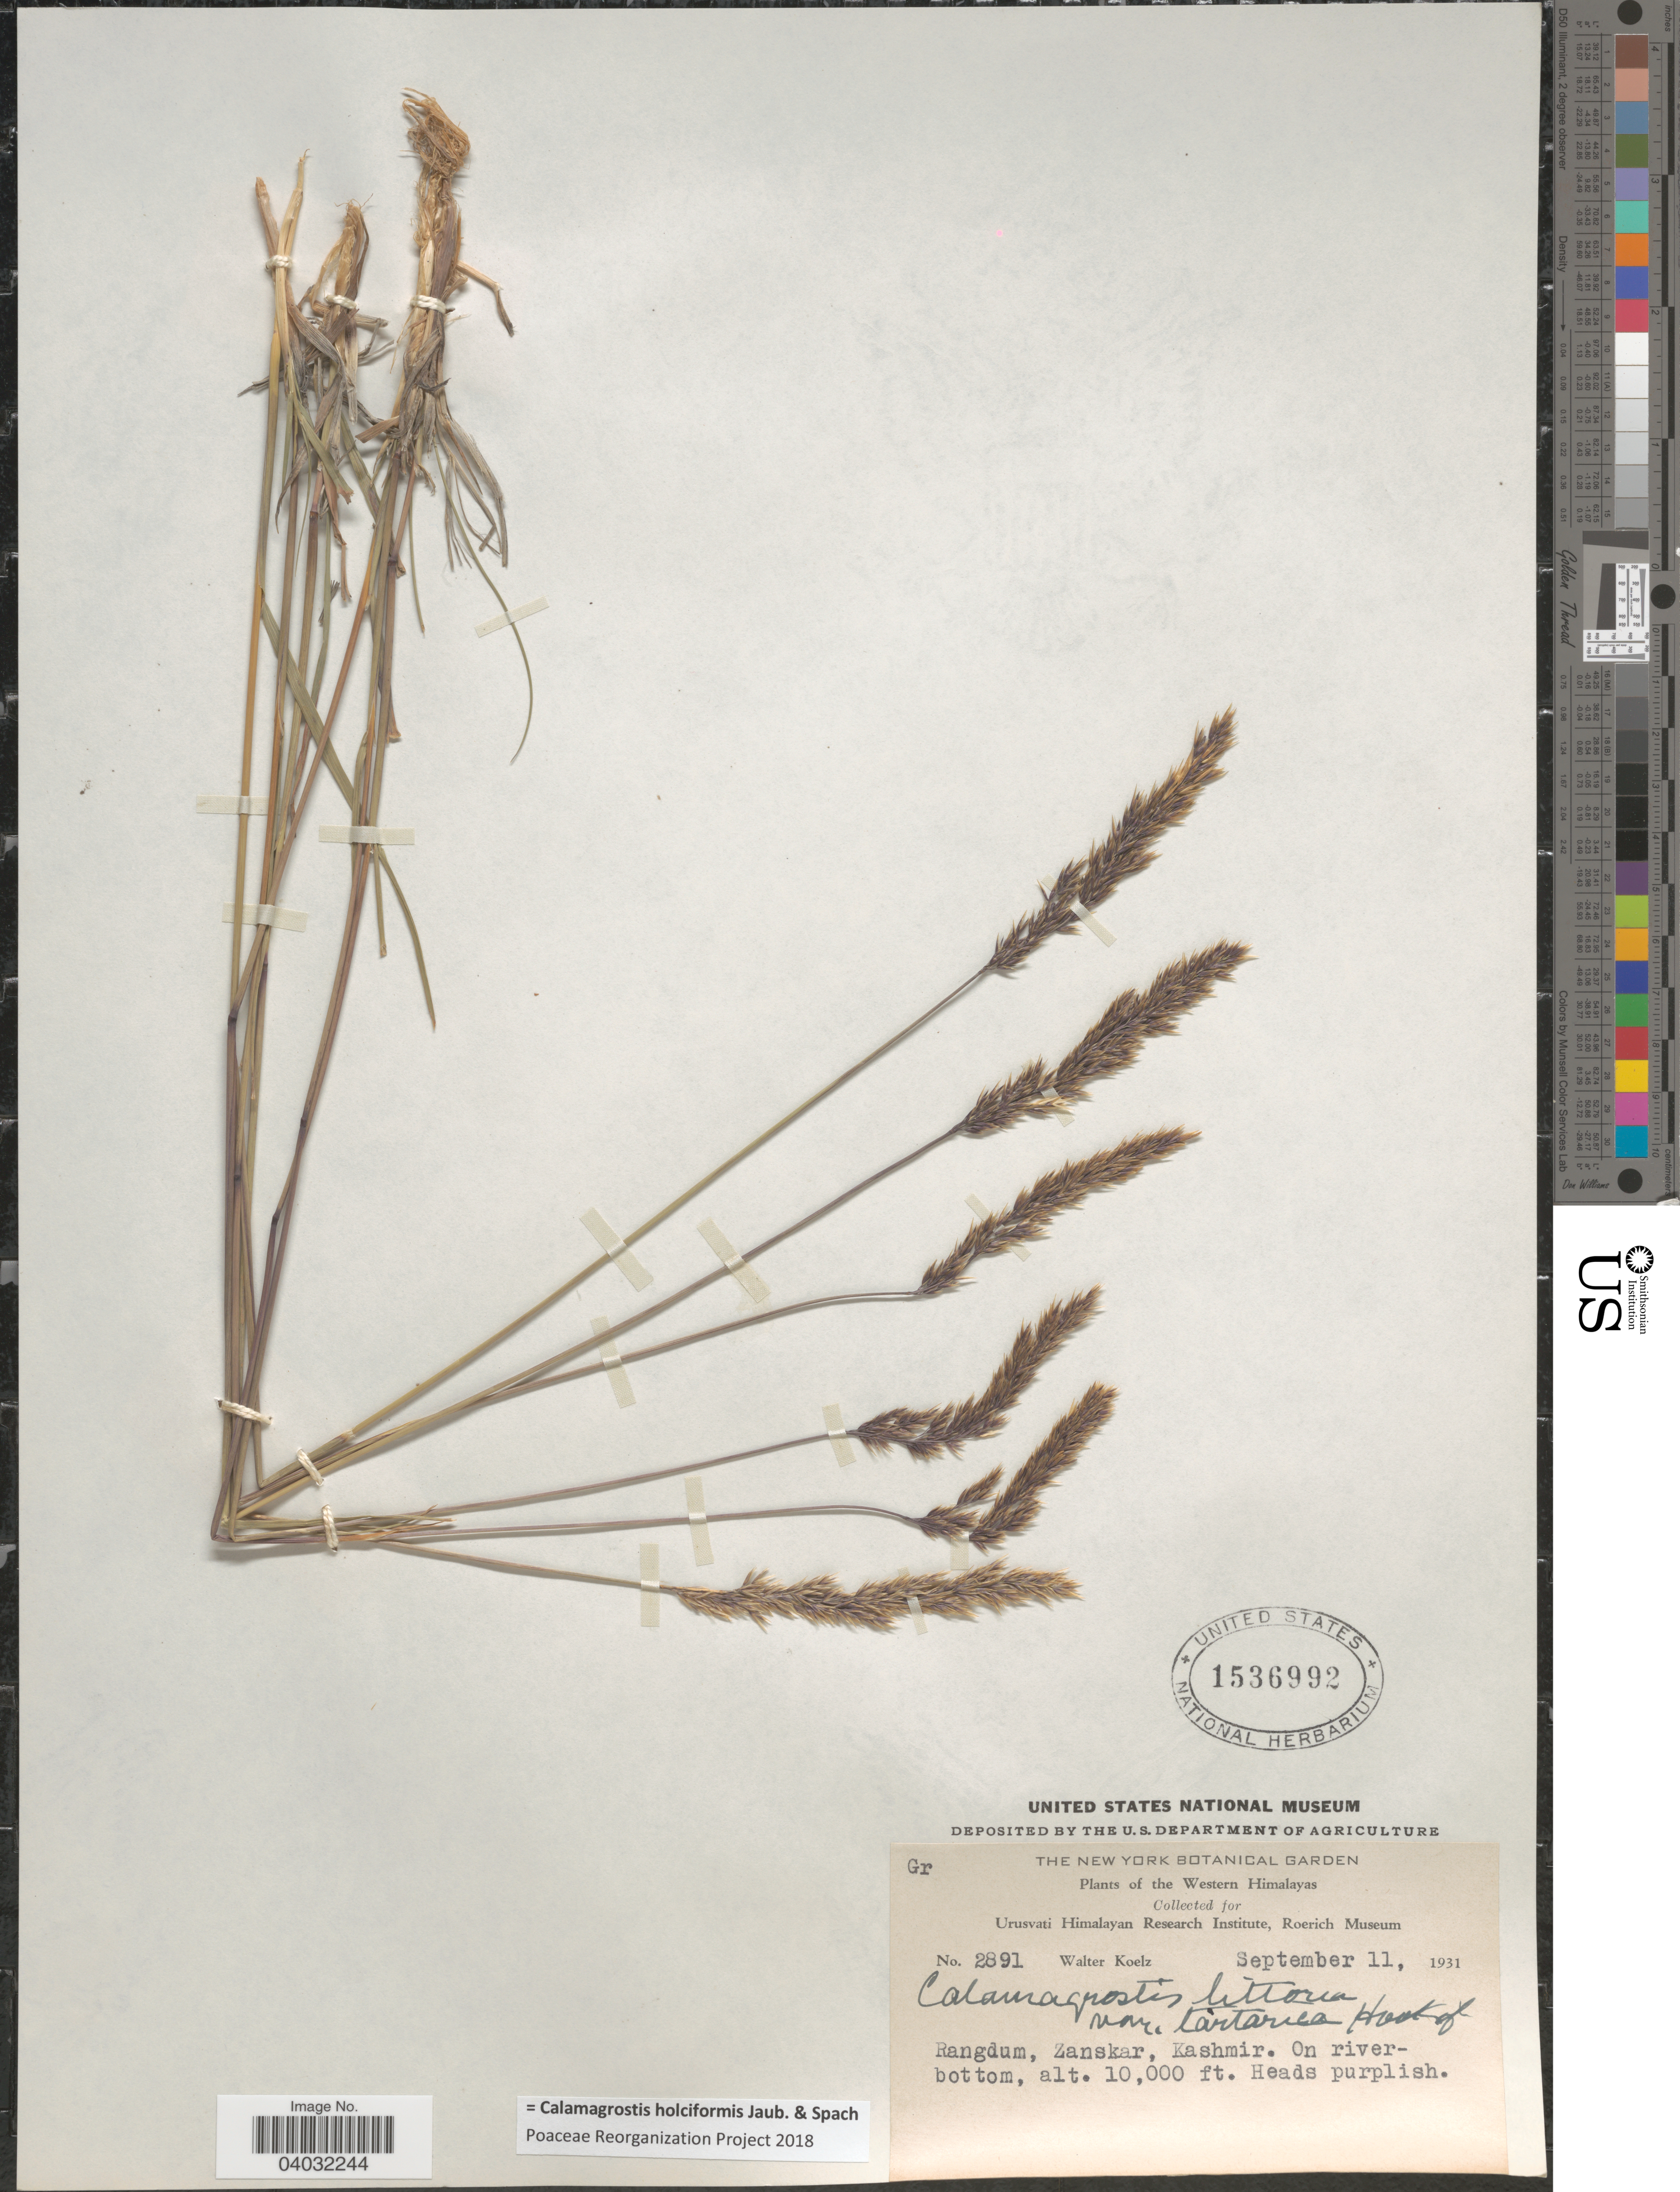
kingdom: Plantae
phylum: Tracheophyta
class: Liliopsida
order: Poales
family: Poaceae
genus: Calamagrostis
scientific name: Calamagrostis holciformis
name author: Jaub. & Spach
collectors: W. N. Koelz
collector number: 2891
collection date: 1931-09-11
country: India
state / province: Jammu and Kashmir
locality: The Western Himalayas. Rangdum, Zanskar, Kashmir.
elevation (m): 3048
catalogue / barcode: US 1536992